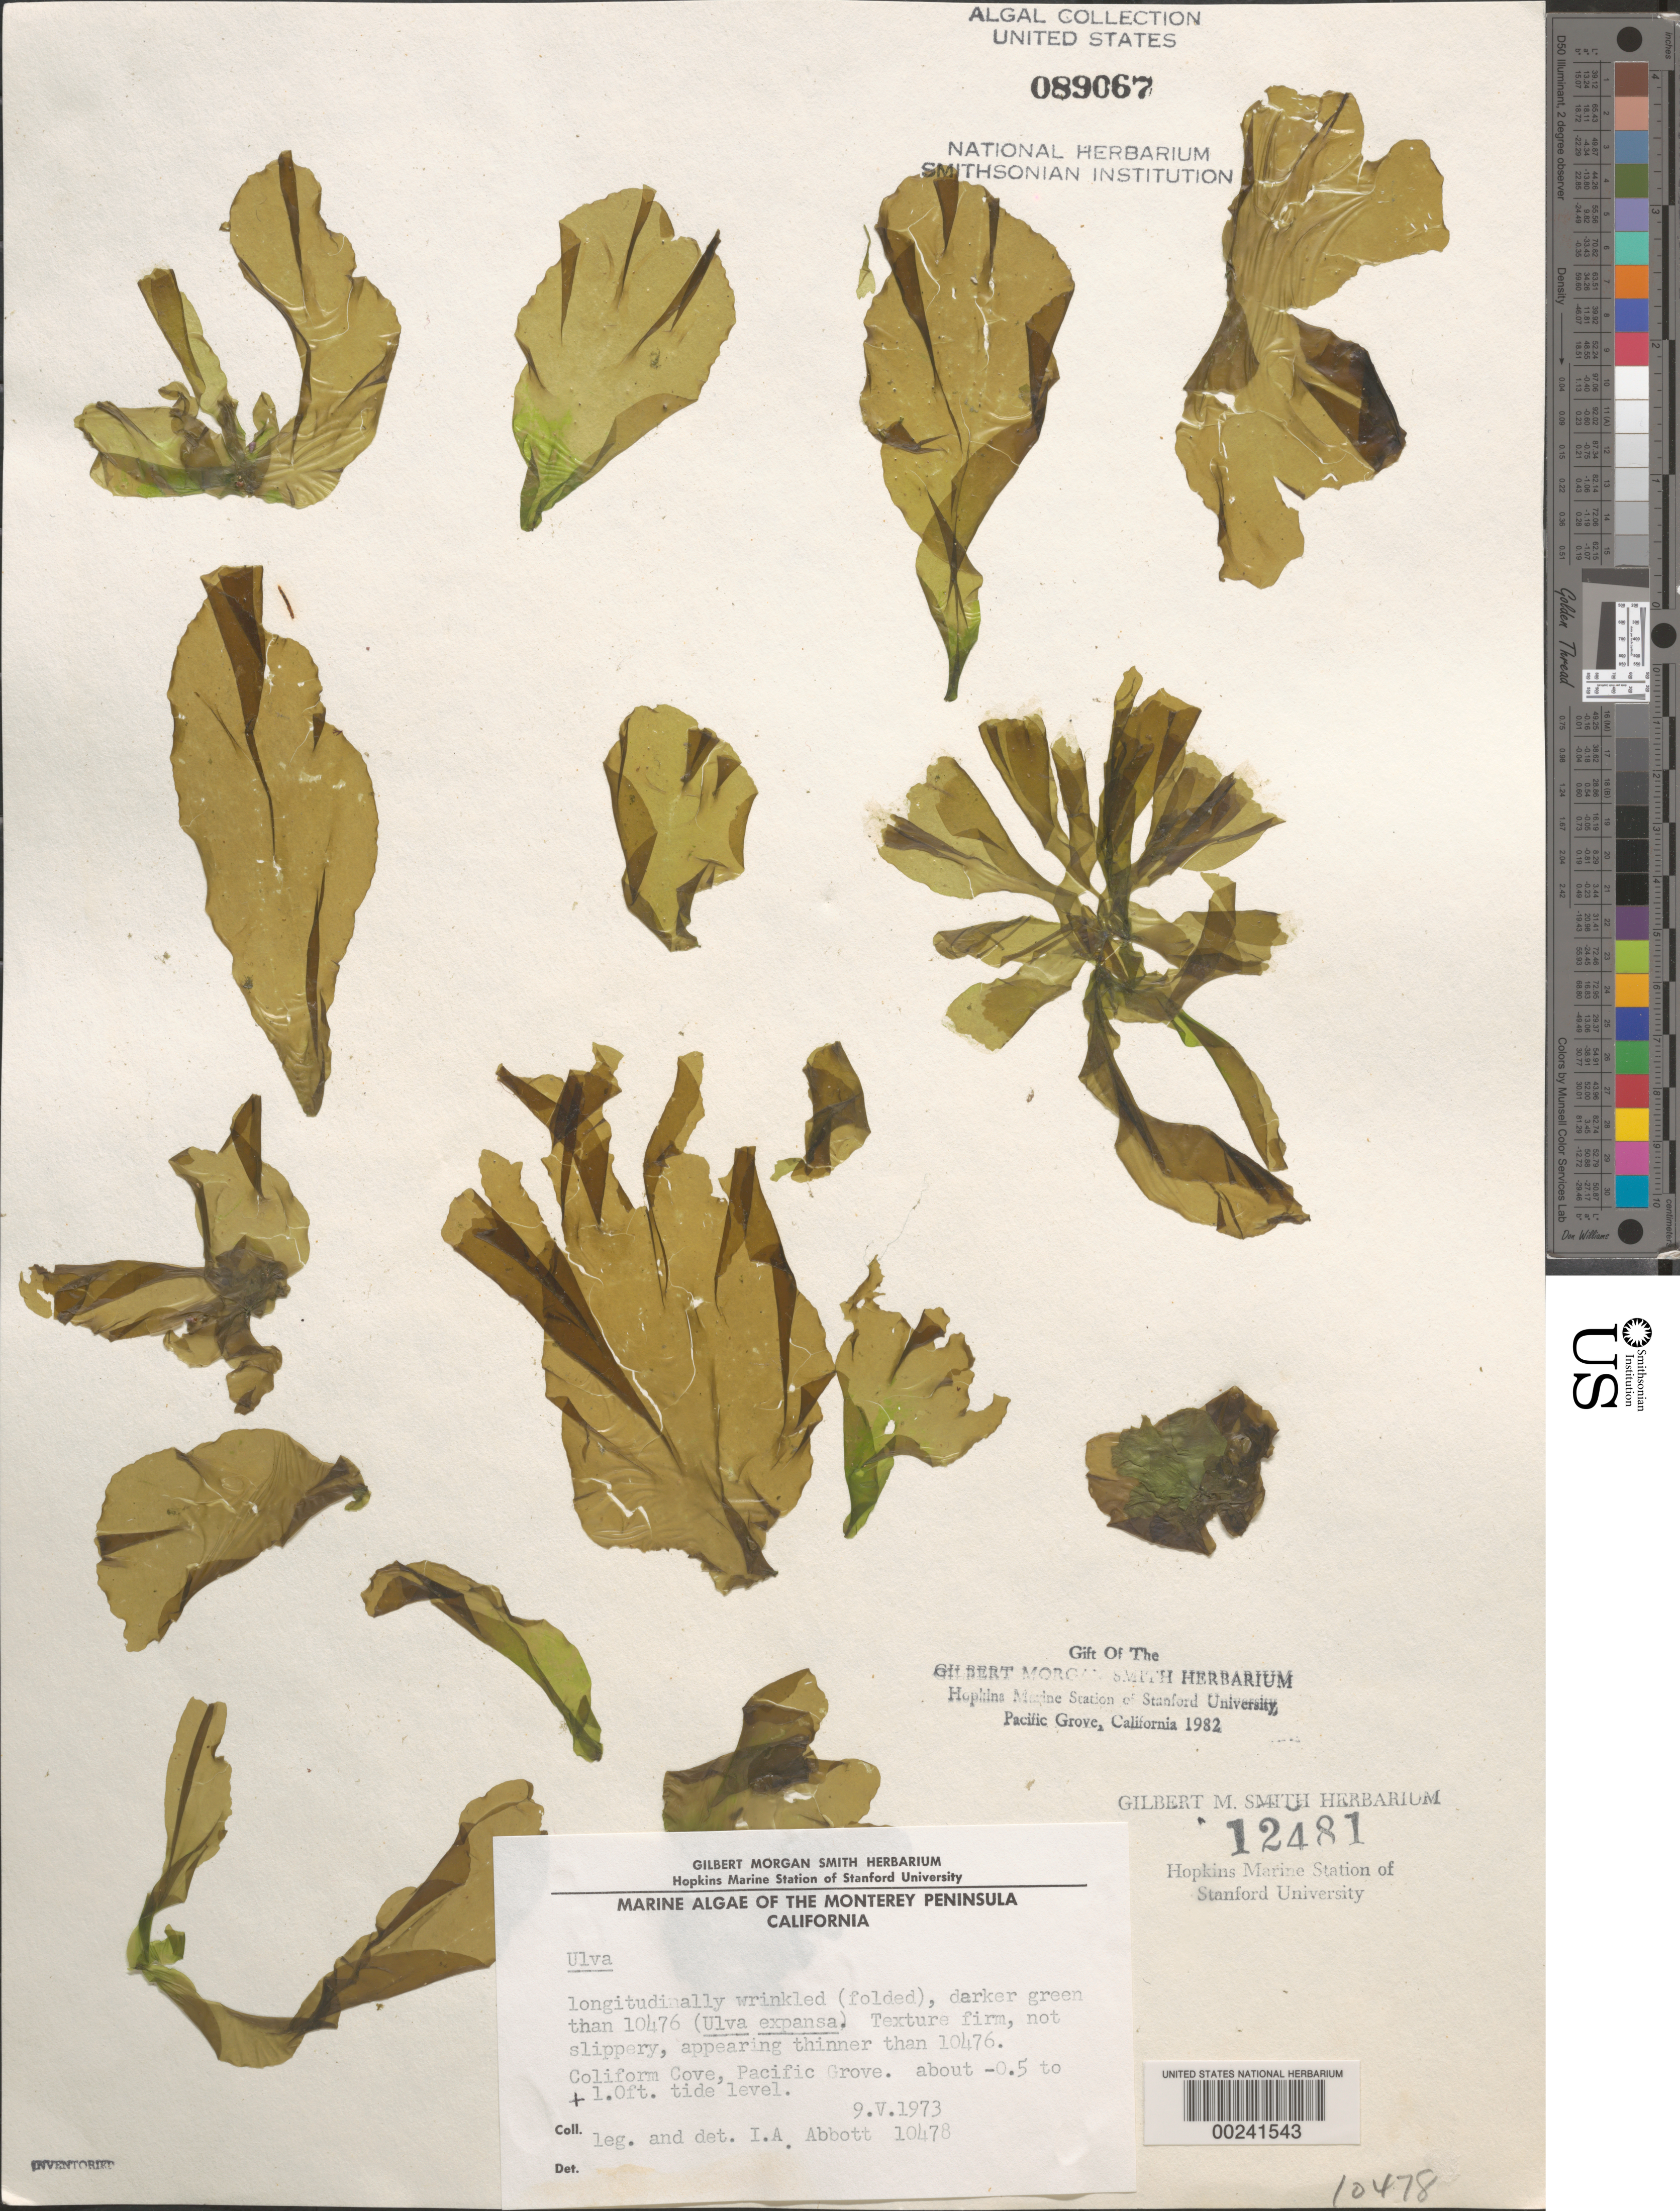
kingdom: Plantae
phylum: Chlorophyta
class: Ulvophyceae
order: Ulvales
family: Ulvaceae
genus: Ulva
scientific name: Ulva sp.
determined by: Abbott, Isabella A.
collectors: I. A. Abbott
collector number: IAA 10478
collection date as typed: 09 May 1973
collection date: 1973-05-09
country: United States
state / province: California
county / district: Monterey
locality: Coliform Cove, Pacific Grove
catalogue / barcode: US 89067